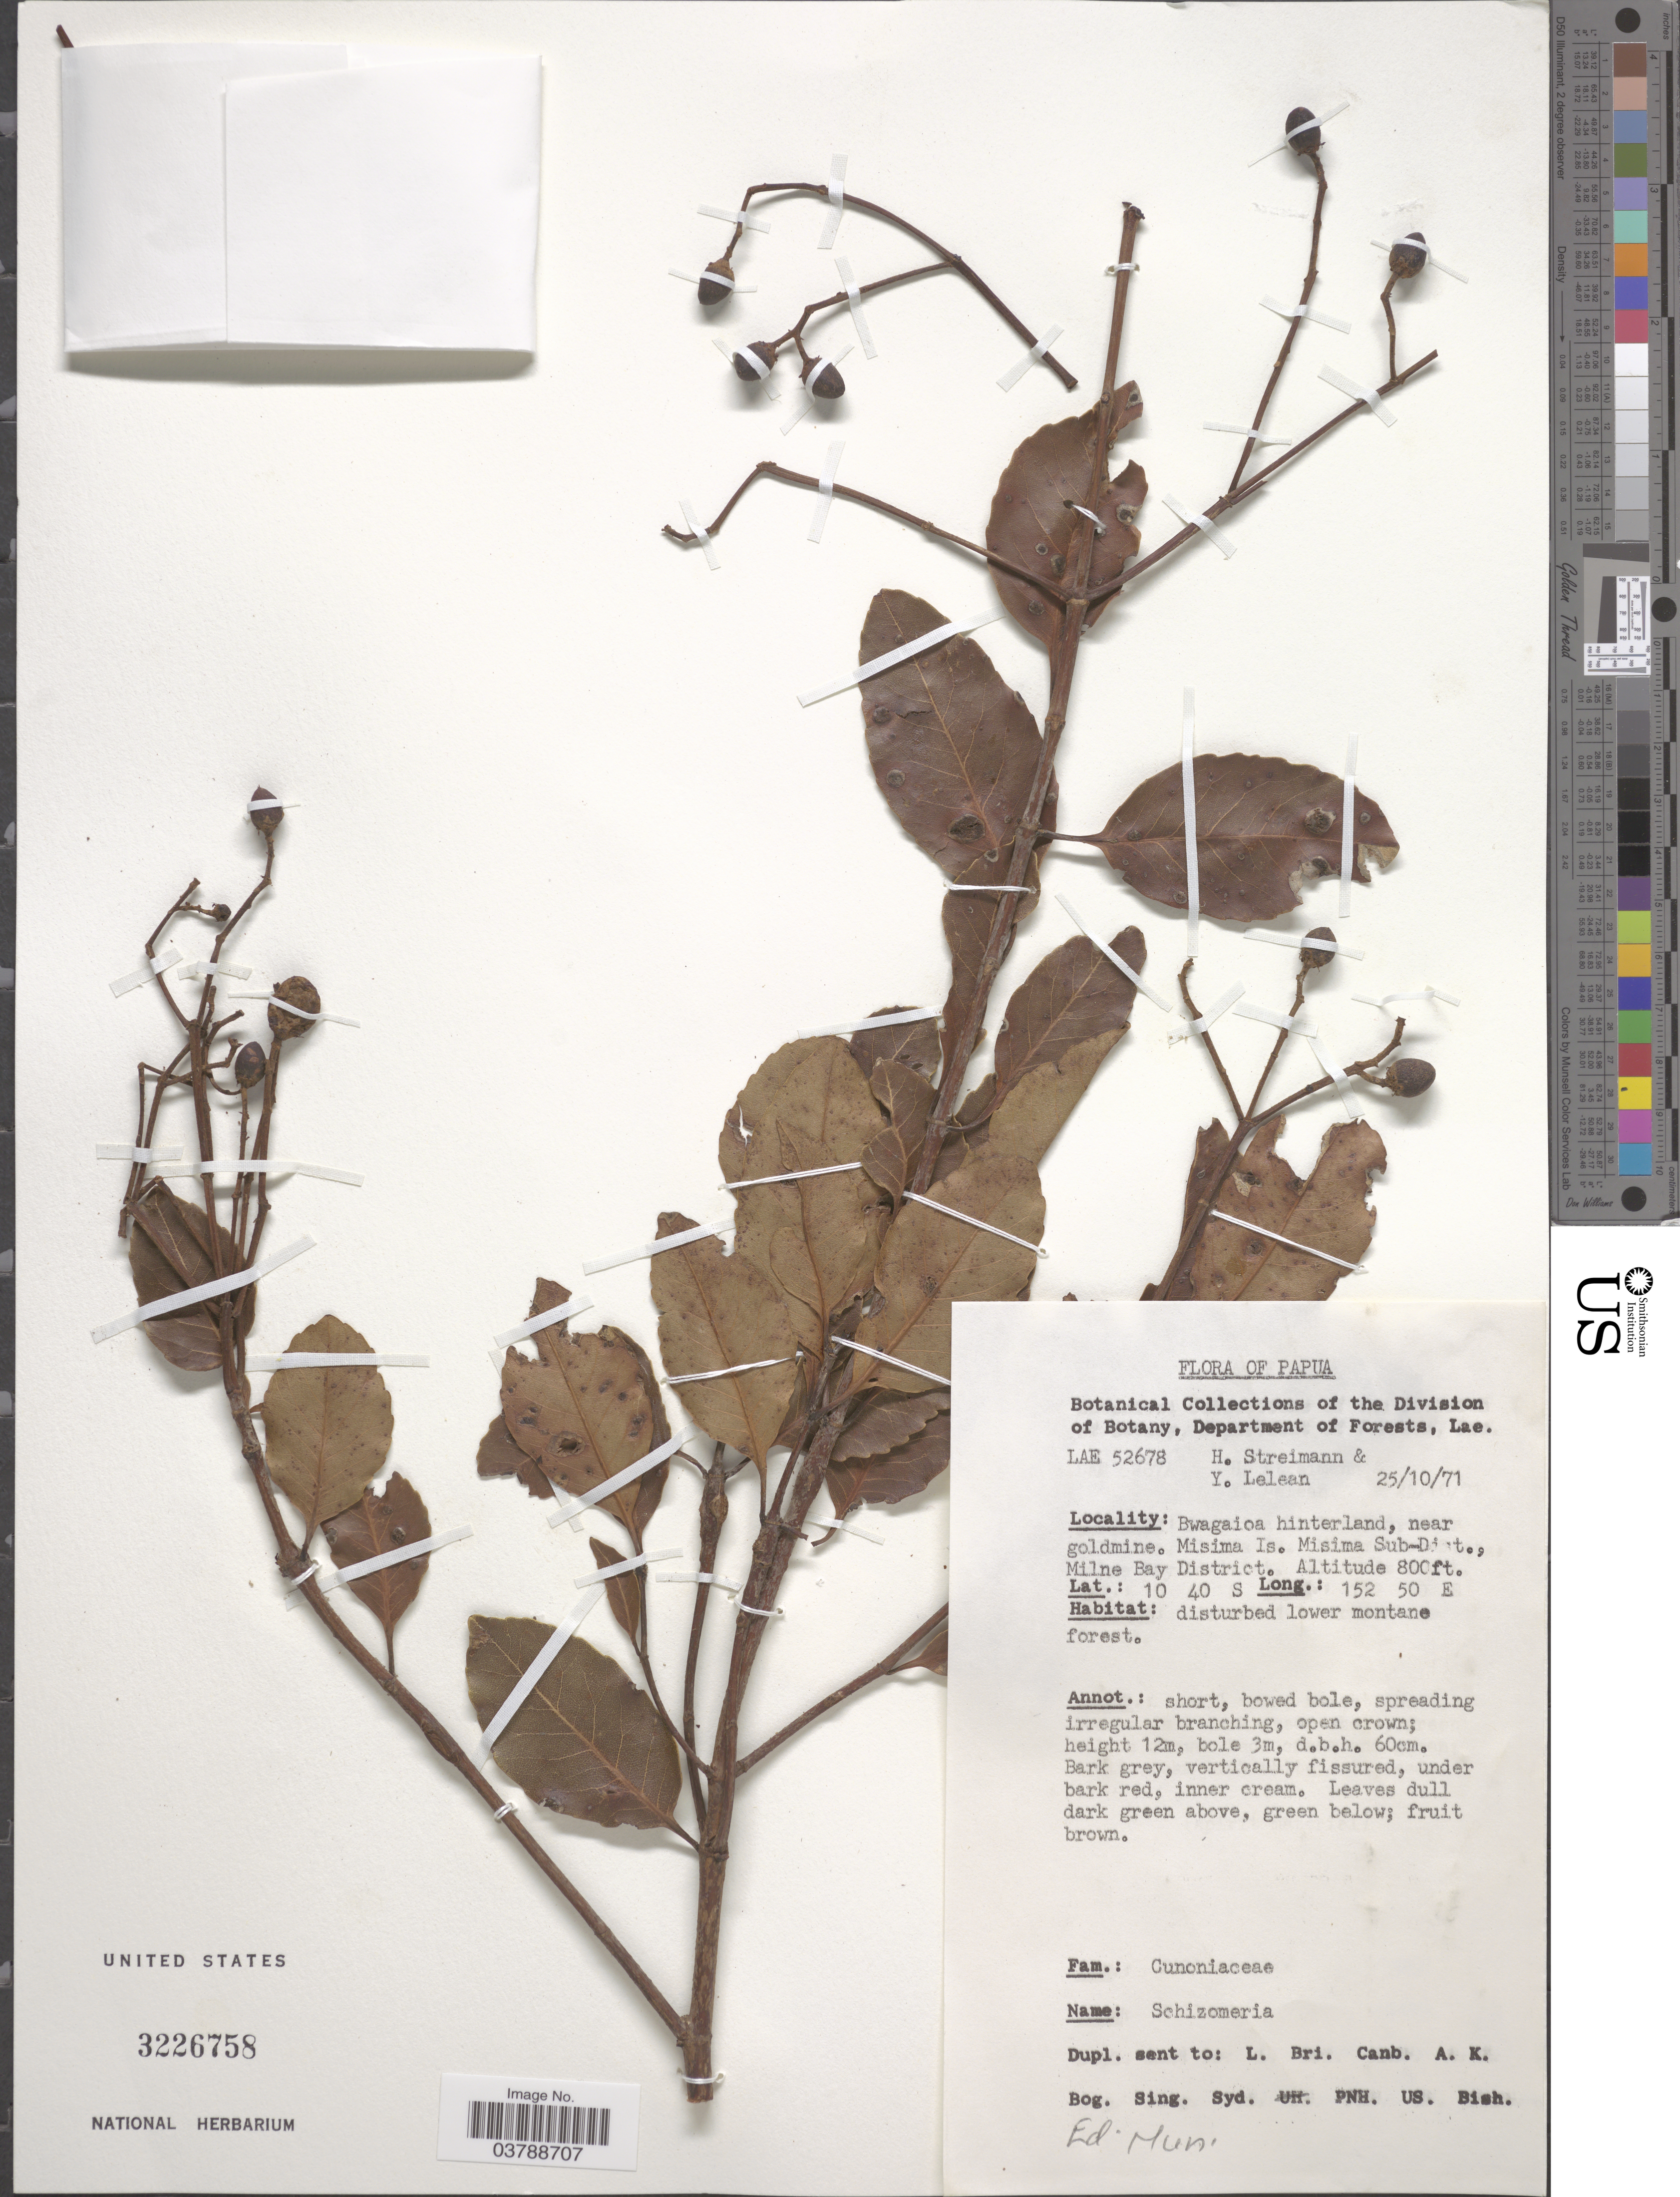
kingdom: Plantae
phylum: Tracheophyta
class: Magnoliopsida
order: Oxalidales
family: Cunoniaceae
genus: Schizomeria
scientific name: Schizomeria sp.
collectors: H. Streimann & Y. Lelean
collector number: LAE52678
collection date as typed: Transcribed d/m/y: 25/10/71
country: Papua New Guinea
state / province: Milne Bay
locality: Papua. Bwagaioa hinterland, near goldmine. Misima Is. Misima Sub-Dist., Milne Bay District.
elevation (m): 244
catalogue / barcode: US 3226758